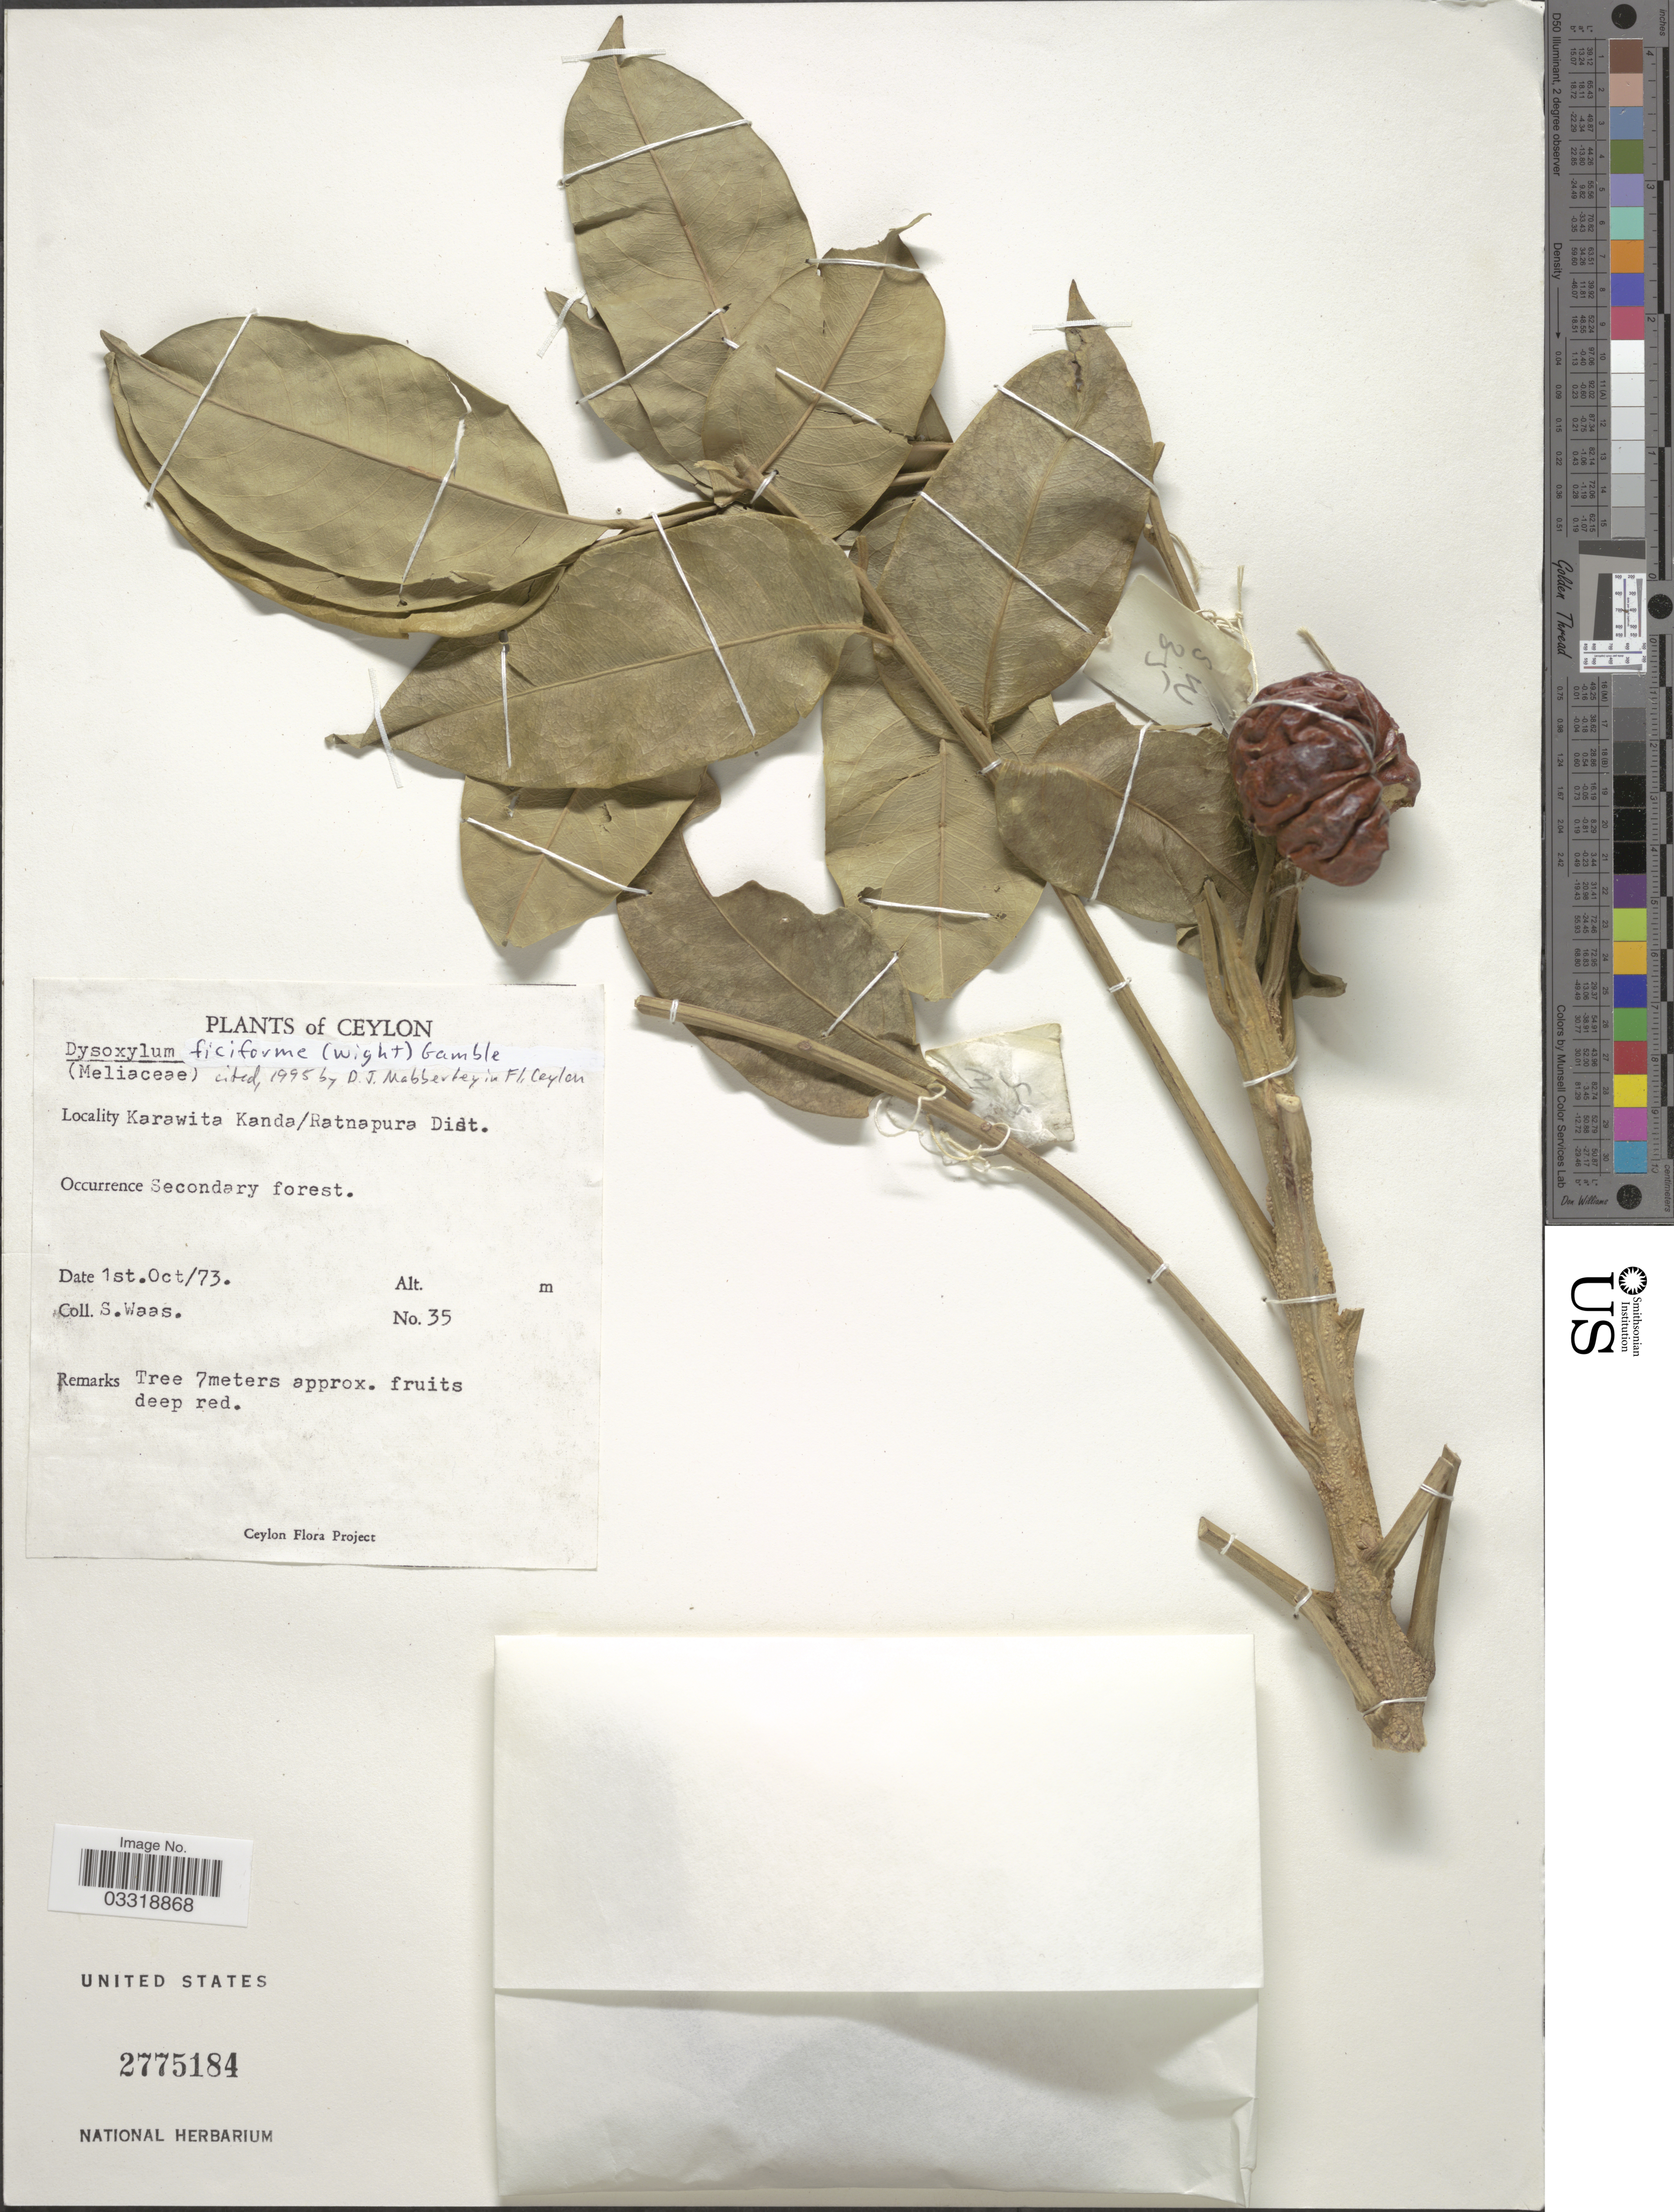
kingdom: Plantae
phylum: Tracheophyta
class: Magnoliopsida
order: Sapindales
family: Meliaceae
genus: Dysoxylum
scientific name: Dysoxylum gotadhora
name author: (Buch.-Ham.) Mabb.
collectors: S. Waas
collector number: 35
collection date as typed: Transcribed d/m/y: 1/10/73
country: Sri Lanka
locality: Ceylon. Karawita Kanda/Ratnapura Dist.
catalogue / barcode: US 2775184